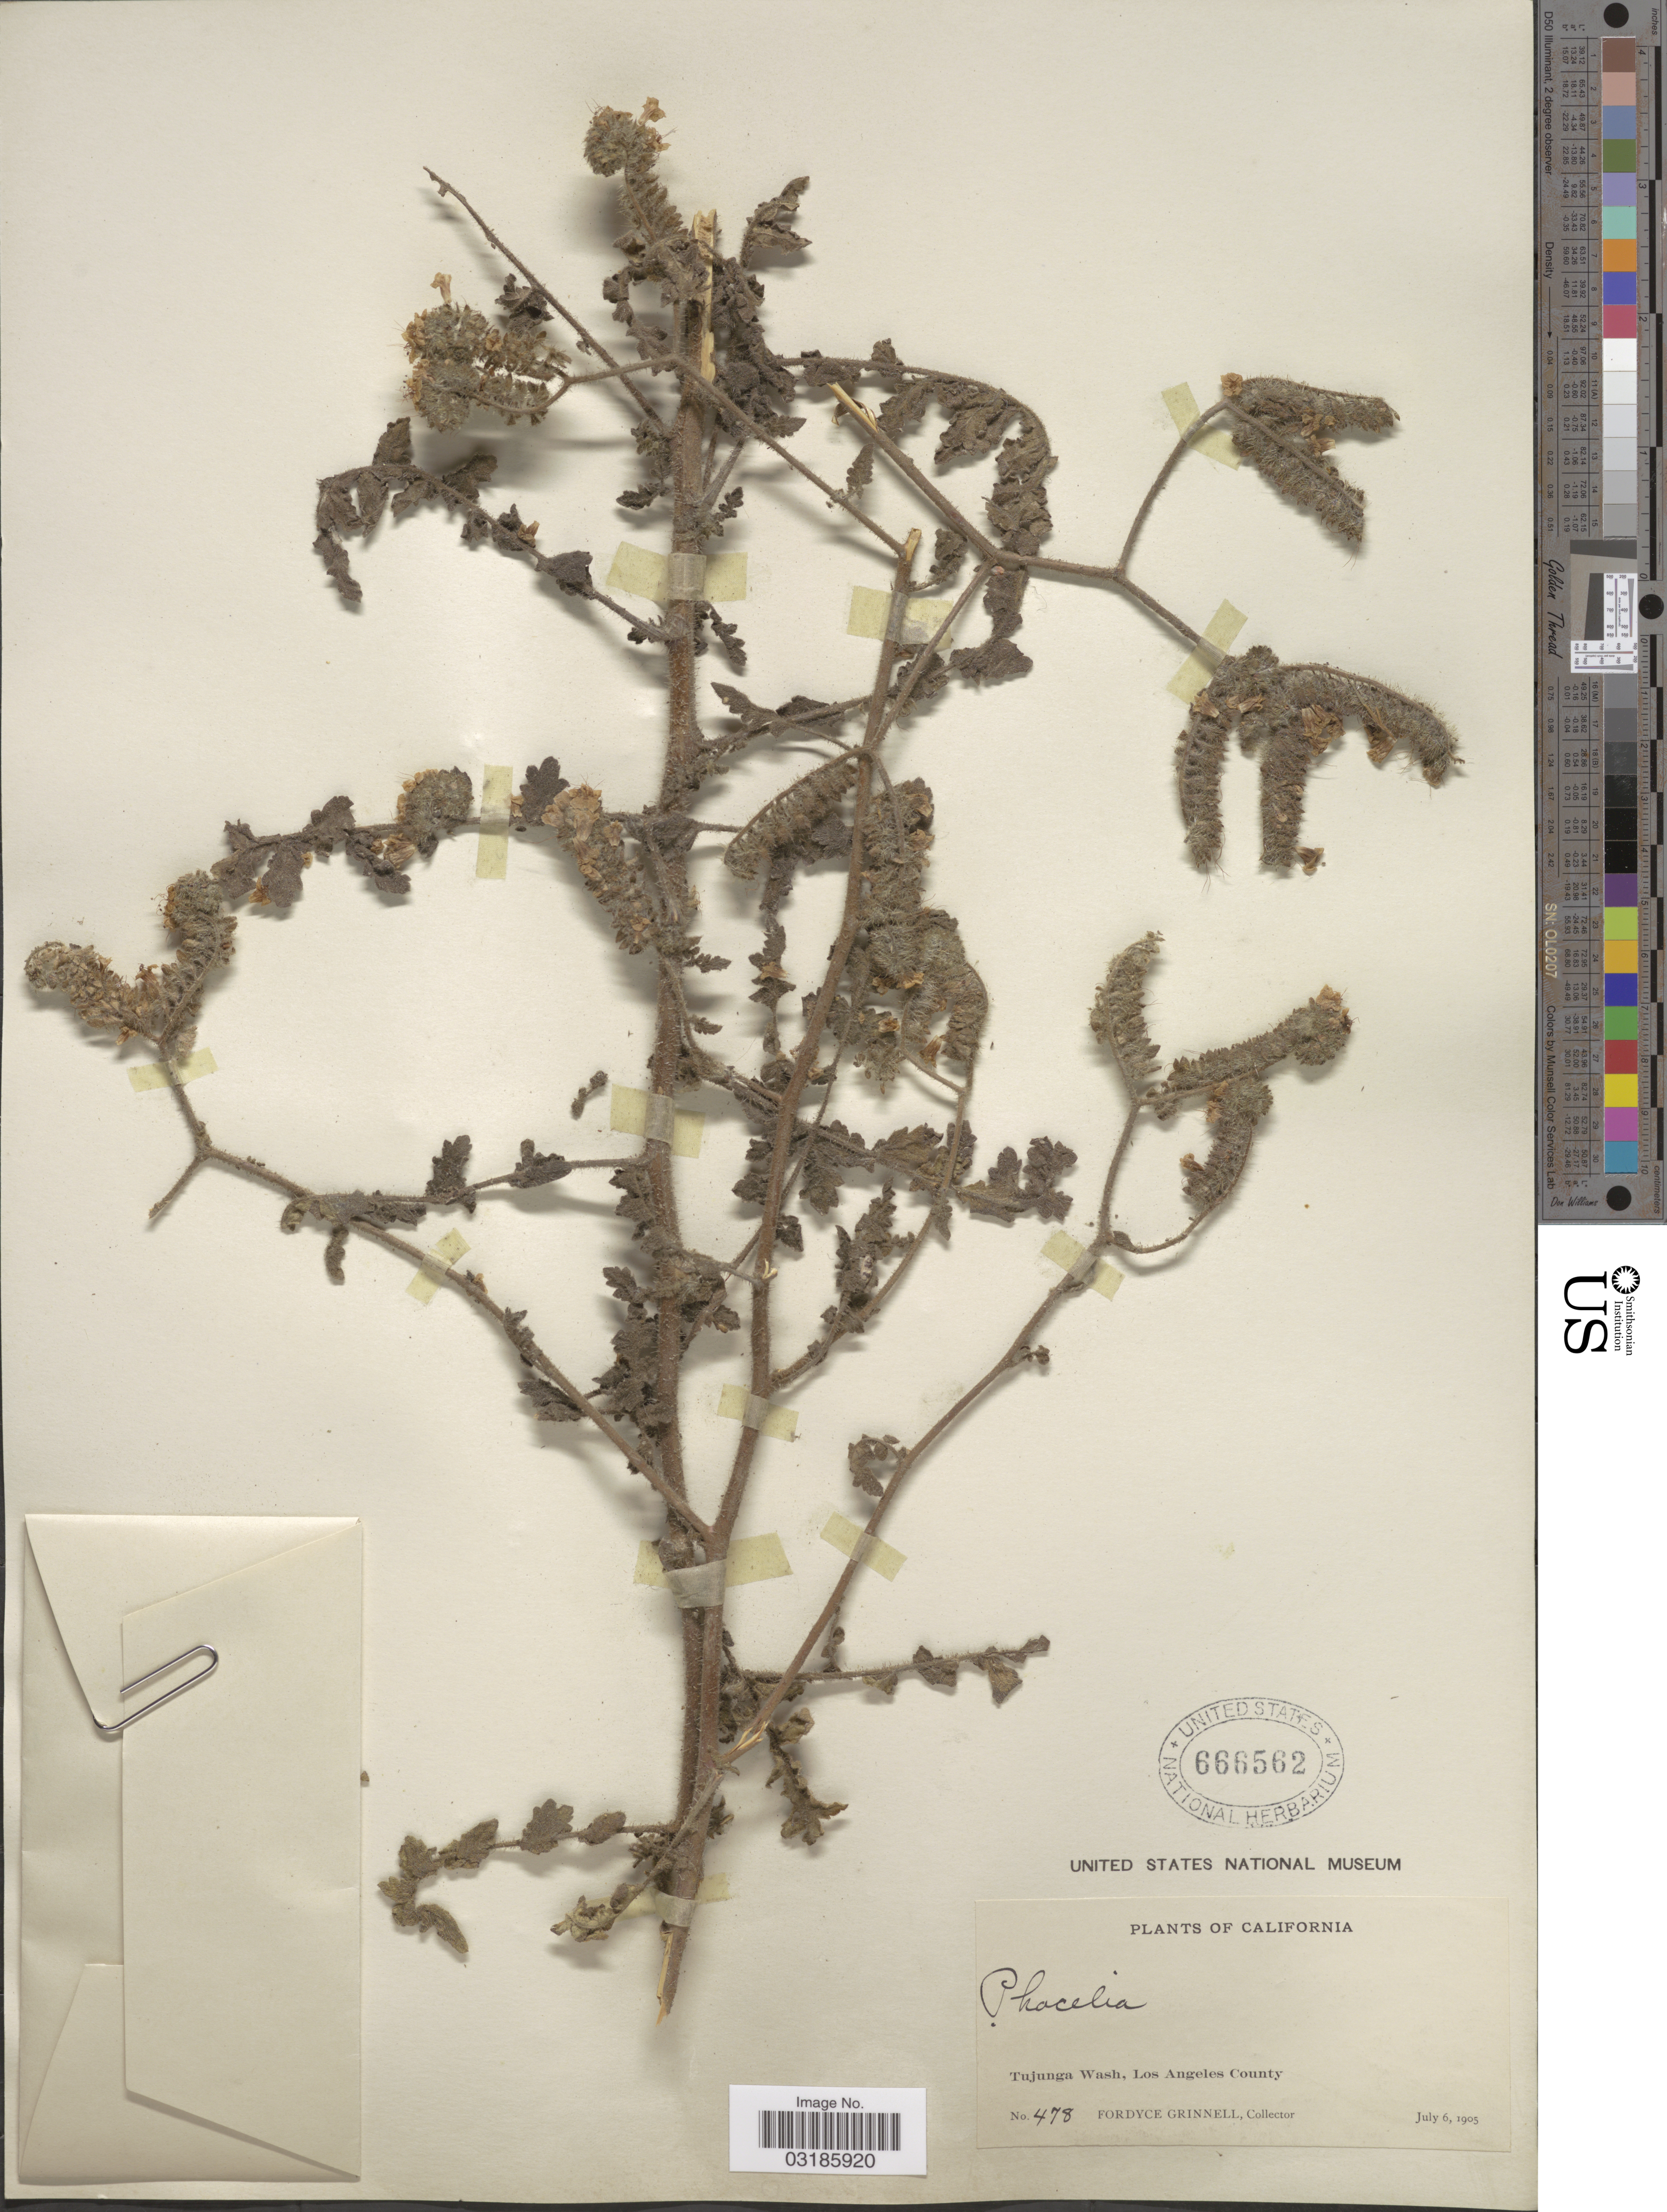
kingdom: Plantae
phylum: Tracheophyta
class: Magnoliopsida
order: Boraginales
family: Hydrophyllaceae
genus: Phacelia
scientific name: Phacelia ramosissima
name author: Douglas ex Lehm.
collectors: F. Grinnell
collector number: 478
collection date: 1905-07-06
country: United States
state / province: California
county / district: Los Angeles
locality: Tujunga Wash, Los Angeles County.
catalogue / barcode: US 666562